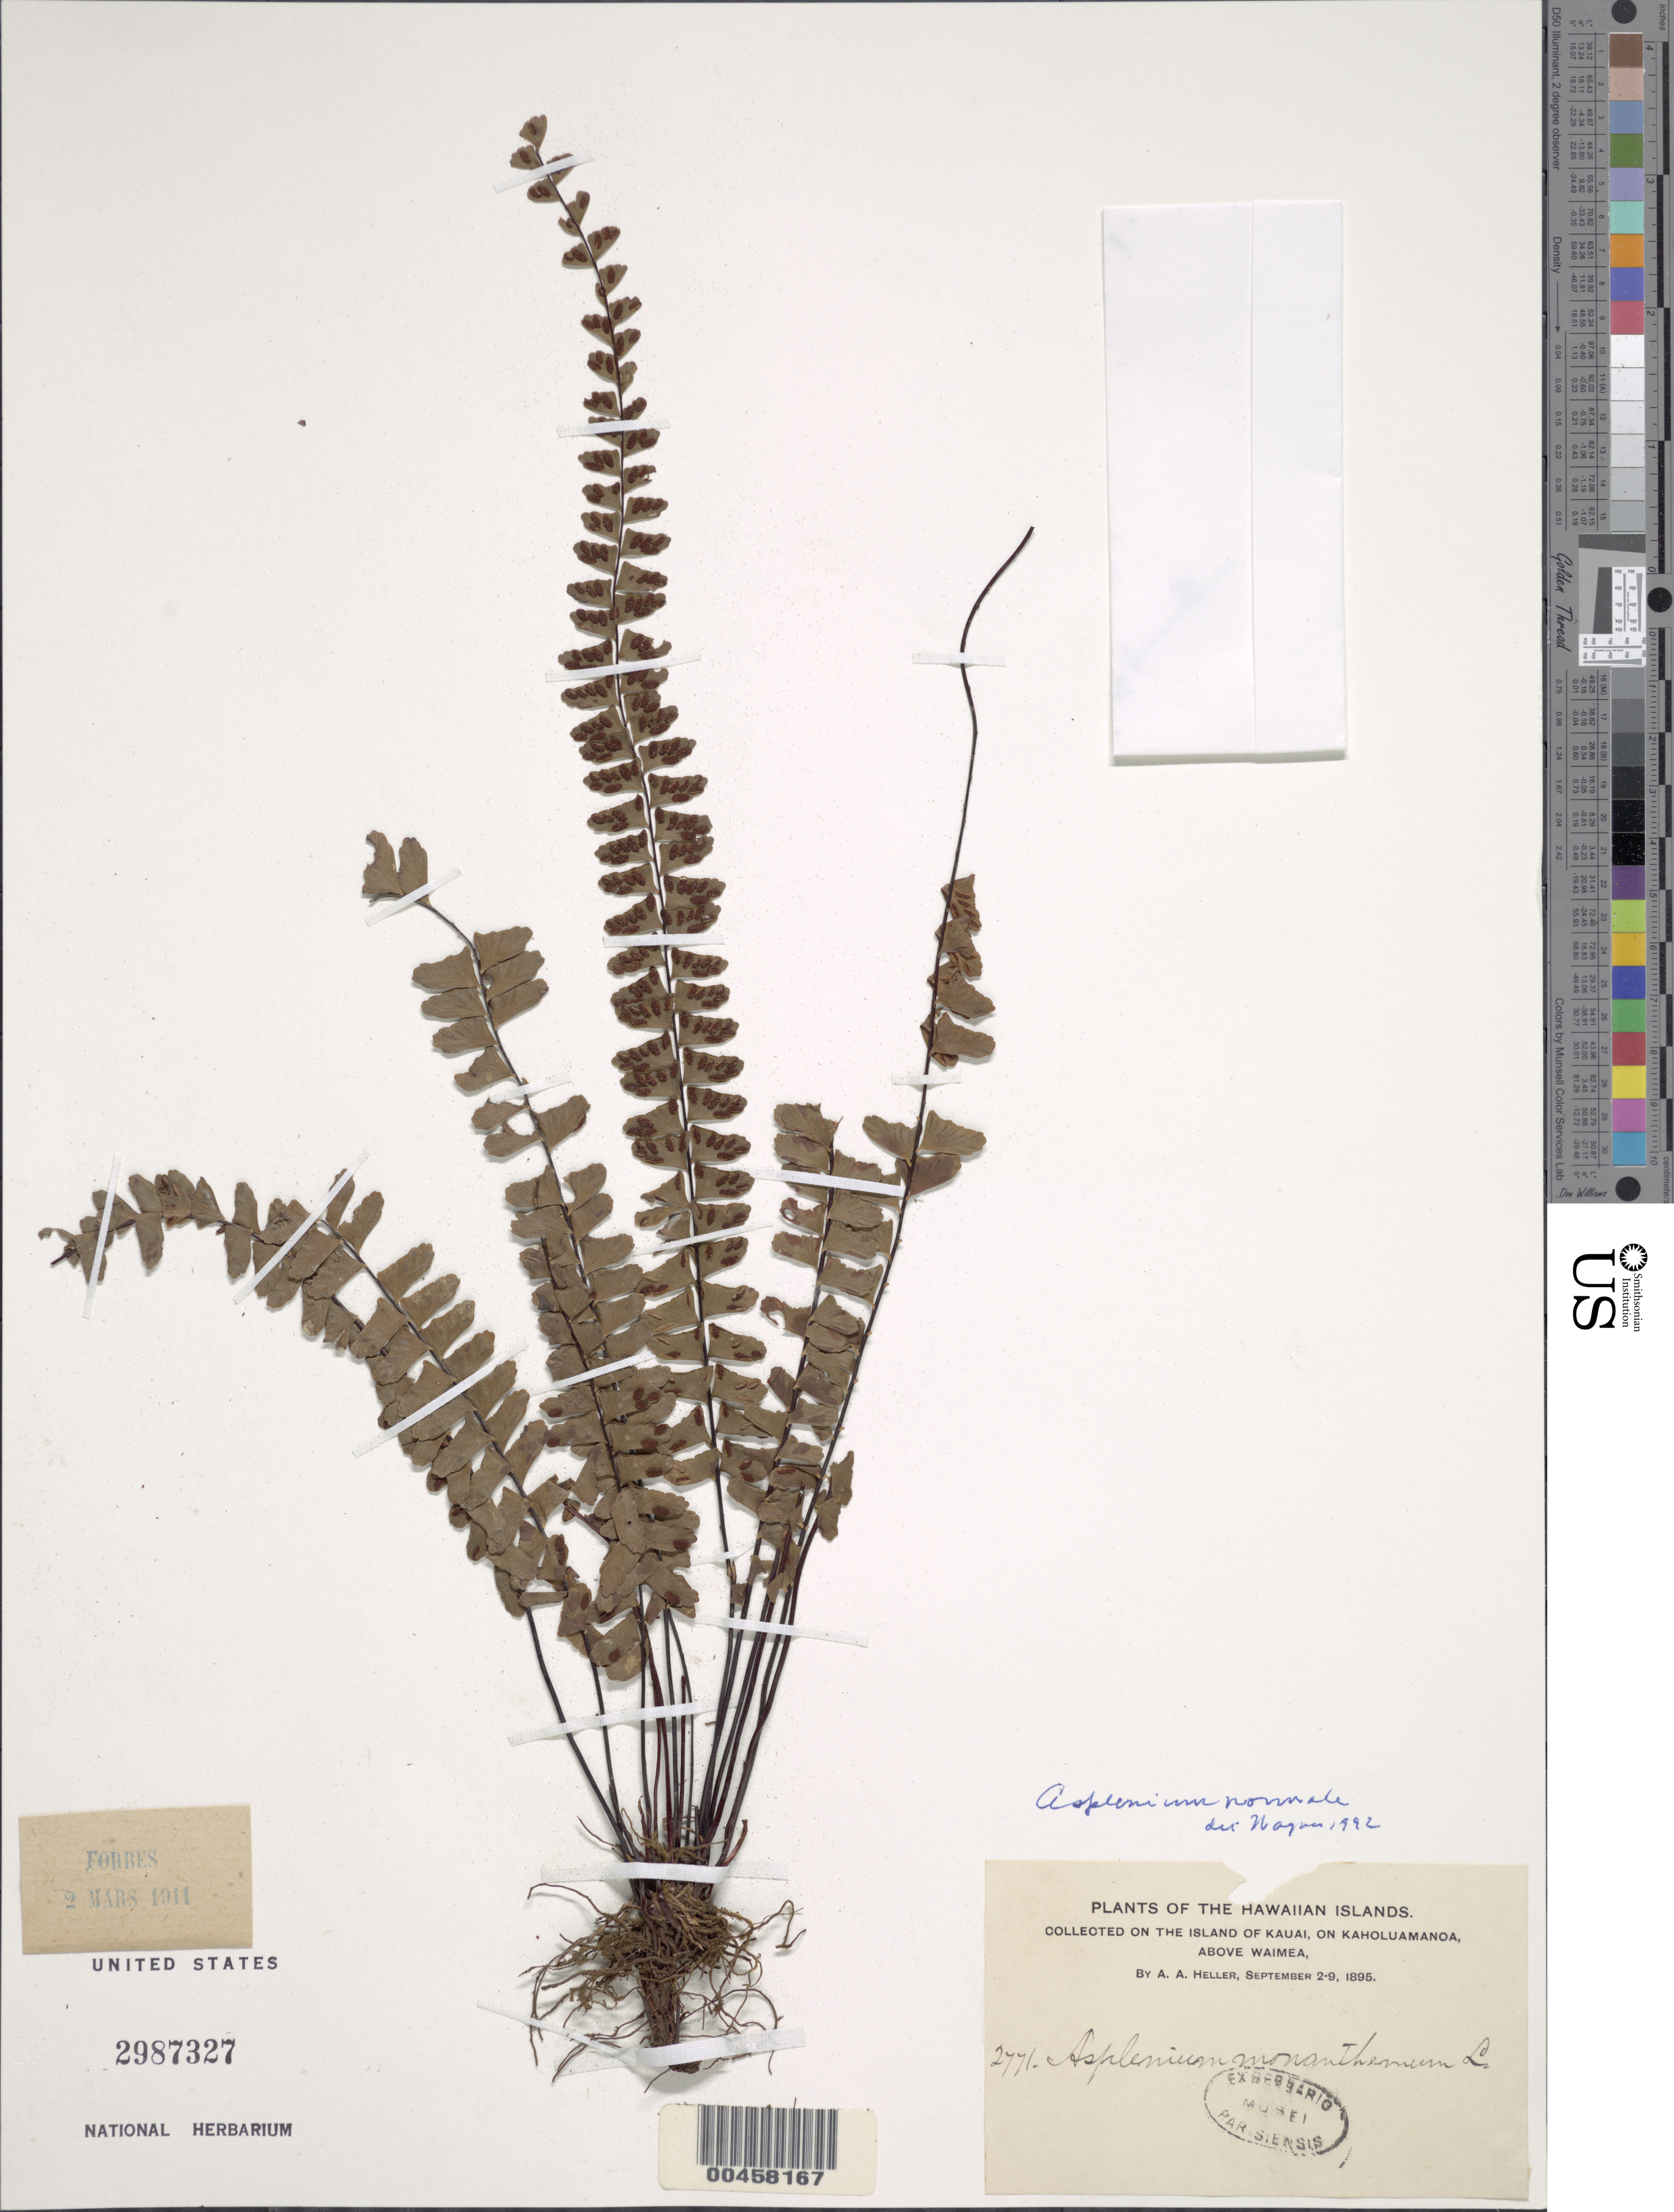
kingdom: Plantae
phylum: Tracheophyta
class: Polypodiopsida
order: Polypodiales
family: Aspleniaceae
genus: Asplenium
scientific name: Asplenium normale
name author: D. Don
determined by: Wagner, W. L., (BOT), Smithsonian Institution - National Museum of Natural History (UNITED STATES)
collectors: A. A. Heller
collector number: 2771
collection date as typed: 2 Sep 1895 to 9 Sep 1895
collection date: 1895-09-02/1895-09-09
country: United States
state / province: Hawaii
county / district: Kauai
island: Kaua'i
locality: On the island of Kauai, on Kaholuamanoa, above Waimea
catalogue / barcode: US 2987327